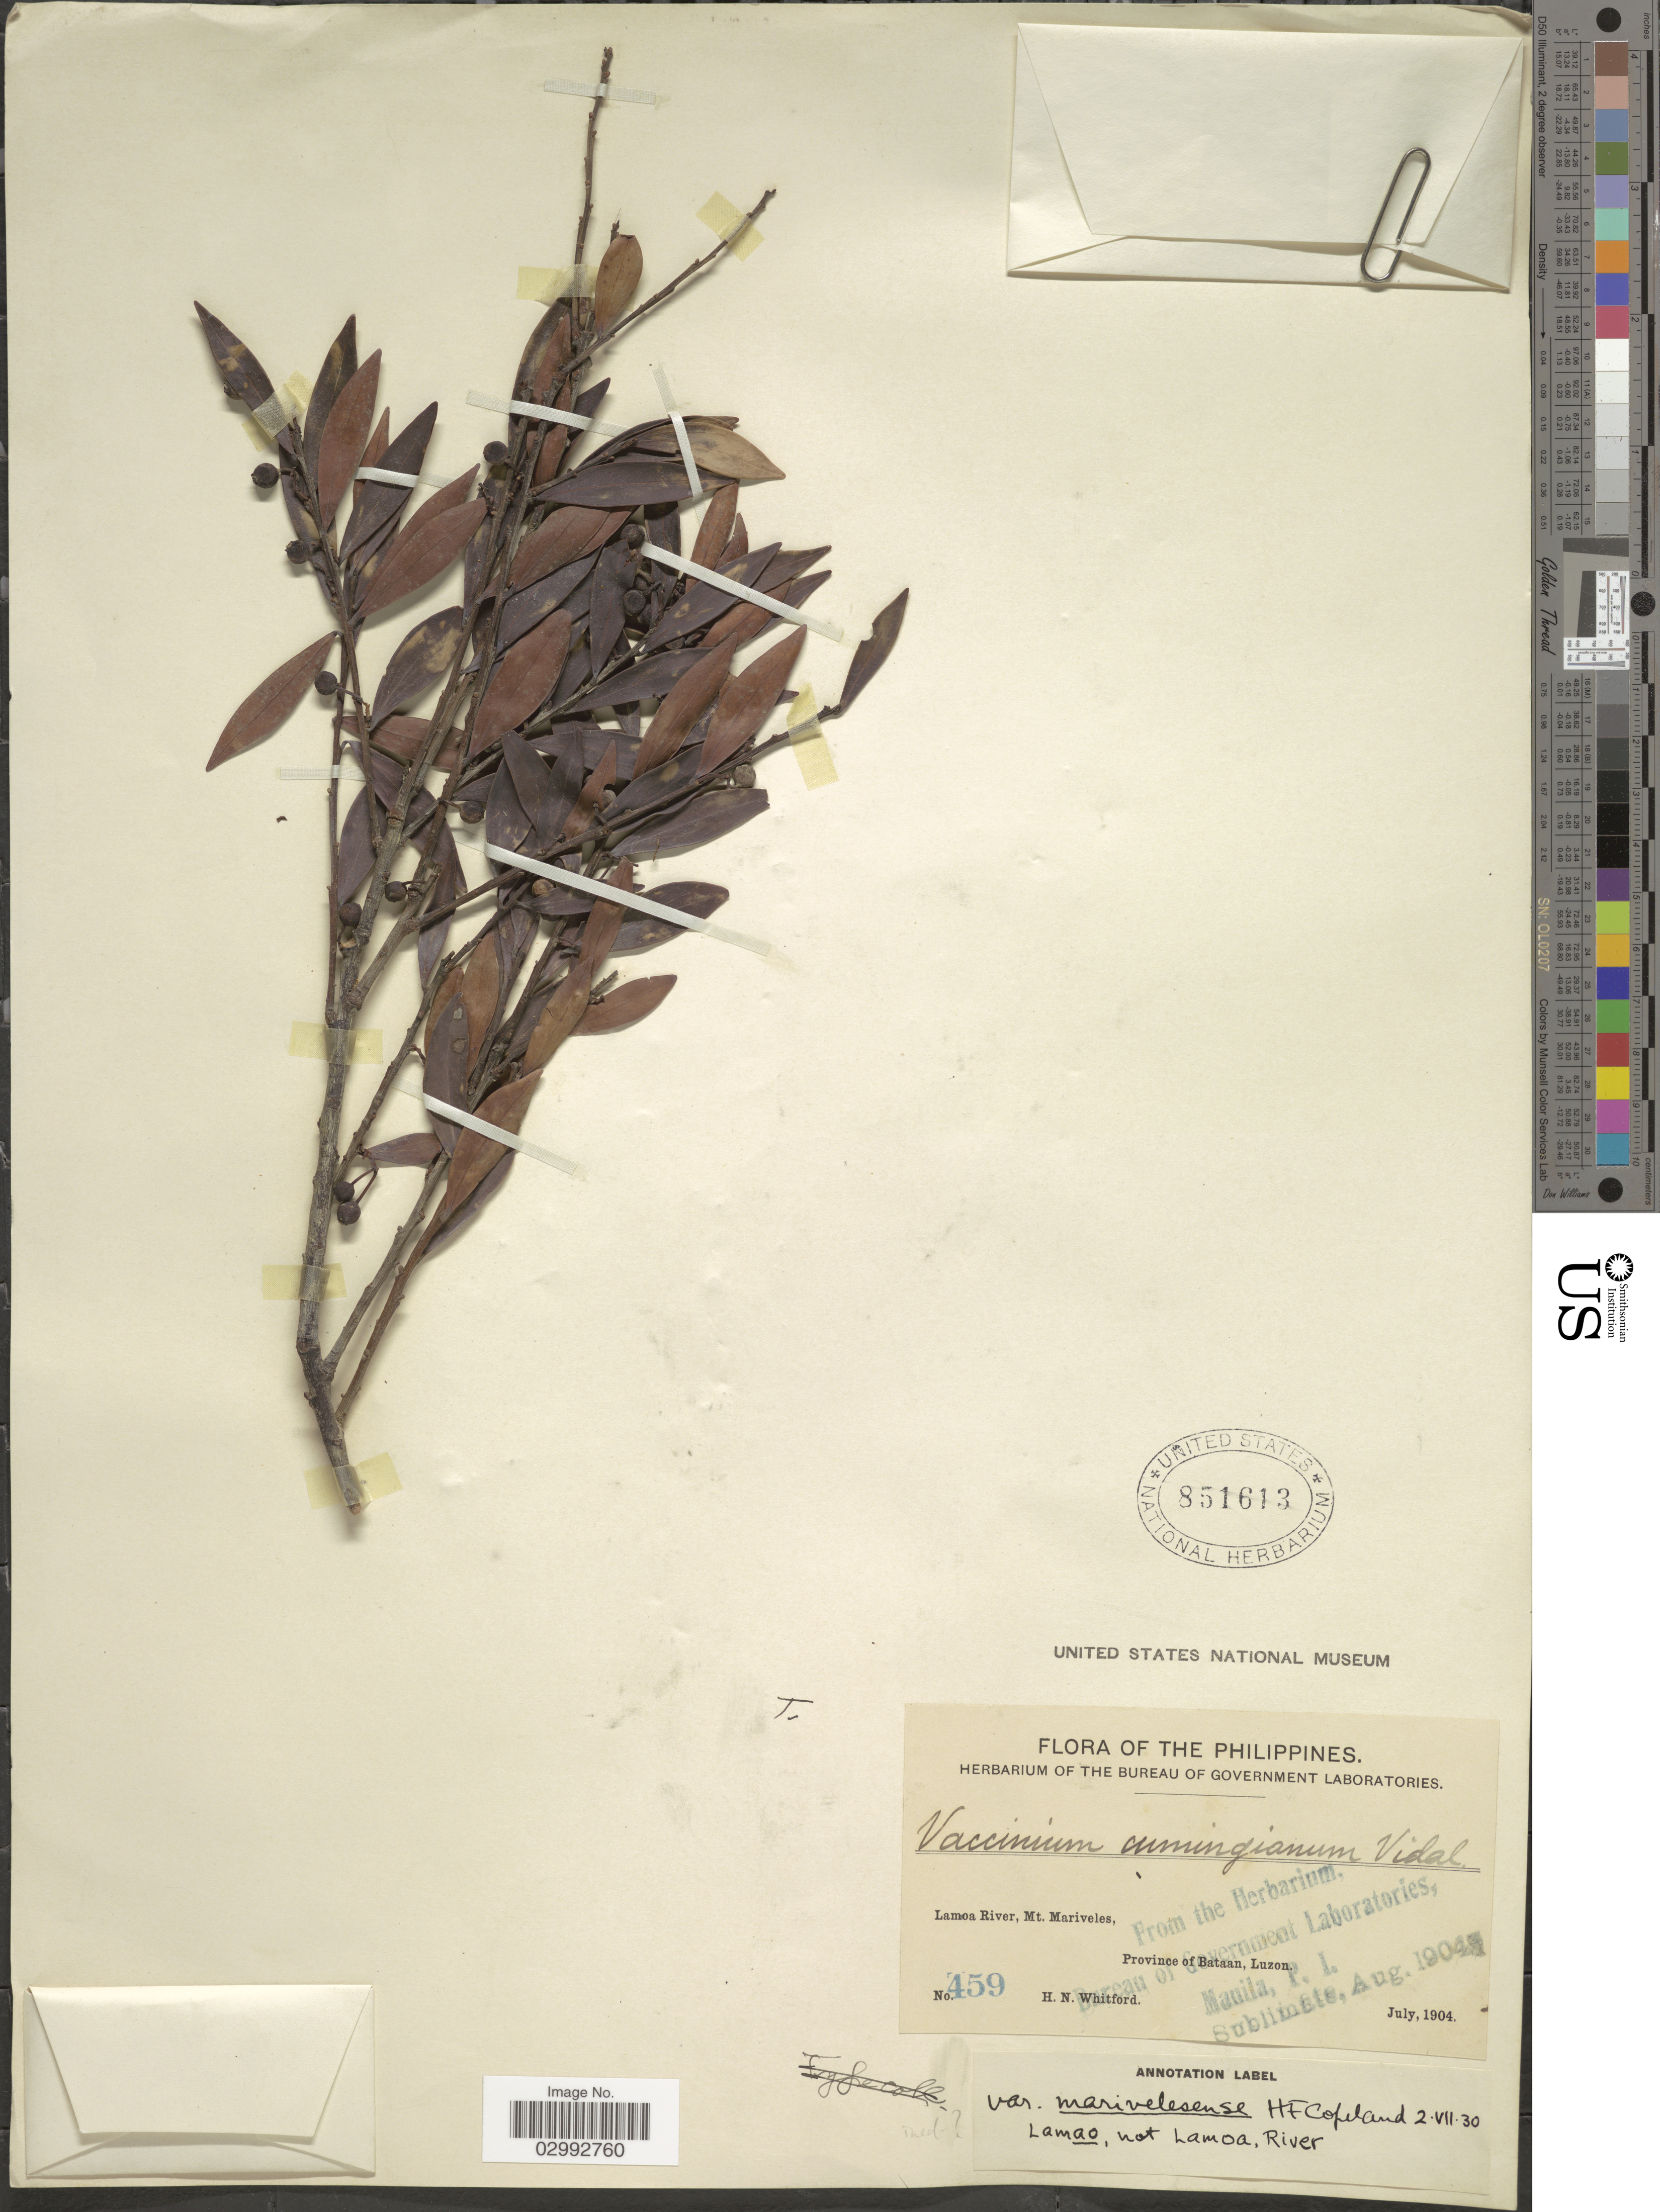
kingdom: Plantae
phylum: Tracheophyta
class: Magnoliopsida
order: Ericales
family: Ericaceae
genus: Vaccinium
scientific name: Vaccinium cumingianum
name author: S. Vidal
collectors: H. N. Whitford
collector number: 459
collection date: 1904-07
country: Philippines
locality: Lamoa River, Mt. Mariveles, Province of Bataan, Luzon.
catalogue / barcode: US 851613